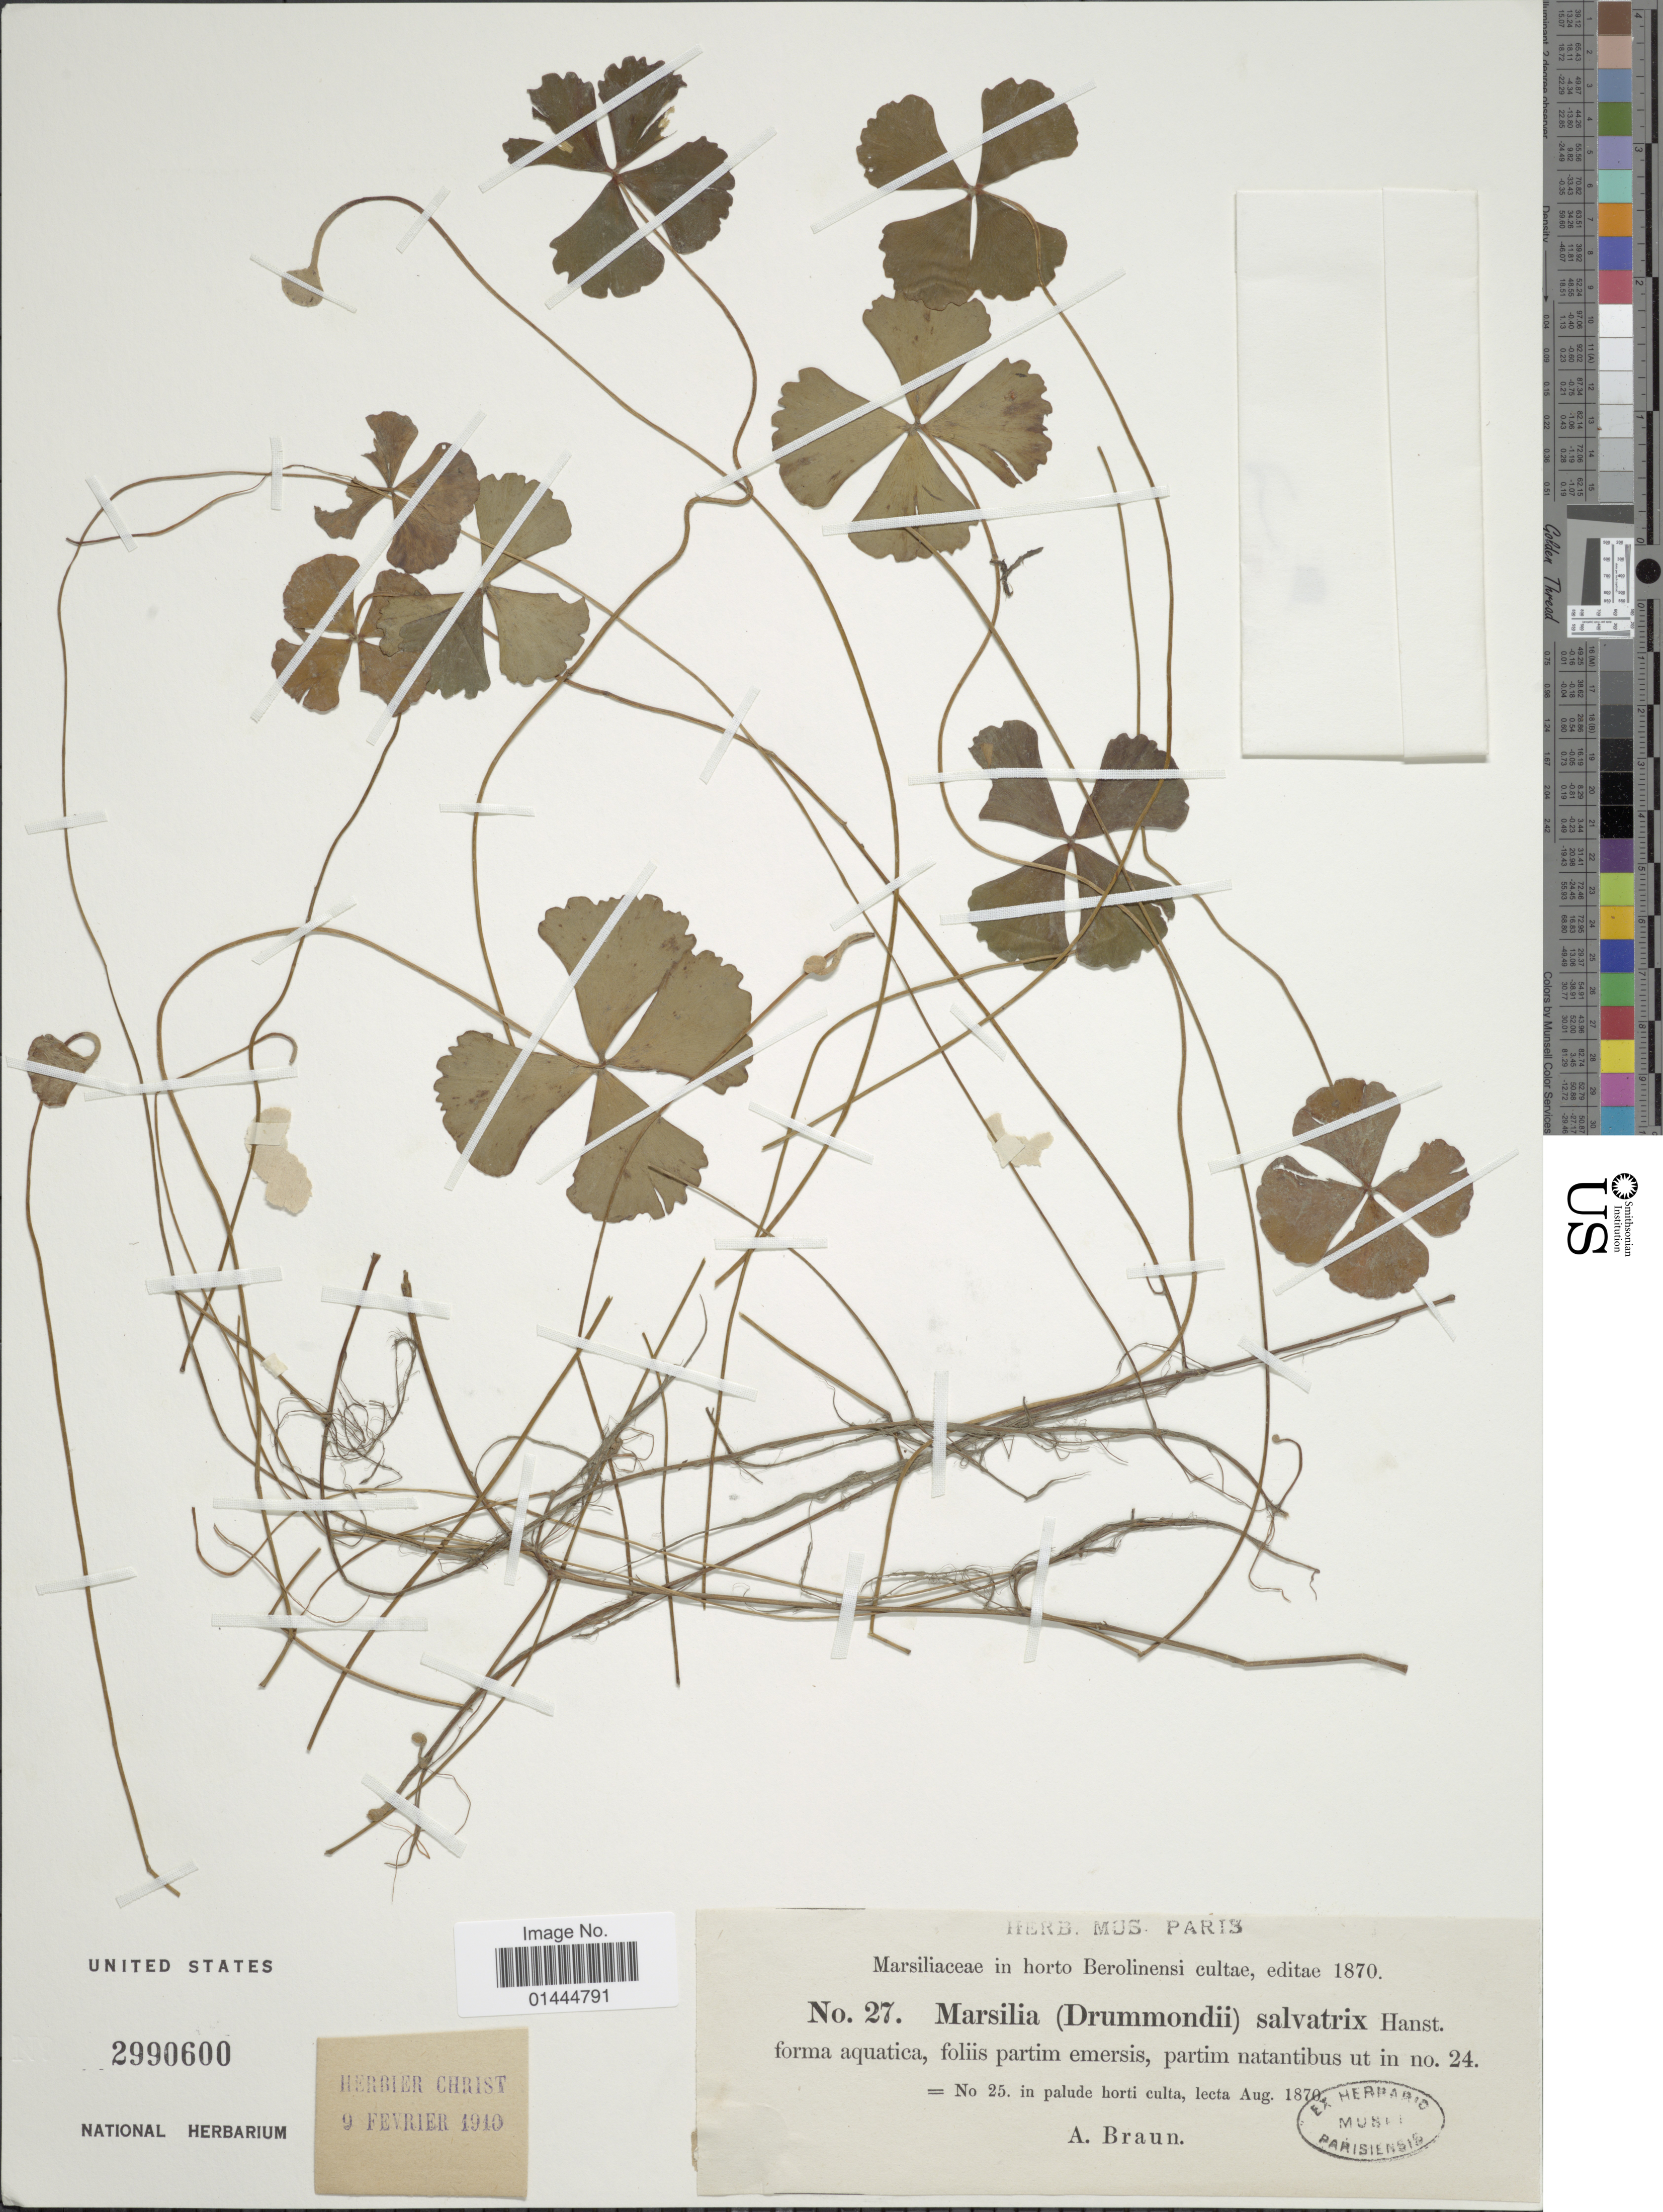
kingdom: Plantae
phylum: Tracheophyta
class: Polypodiopsida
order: Salviniales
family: Marsileaceae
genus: Marsilea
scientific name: Marsilea drummondii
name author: A. Braun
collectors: A. Braun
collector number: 27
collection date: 1870-08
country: Germany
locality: In horto Berolinensi cultae, in palude horti culta.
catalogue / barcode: US 2990600